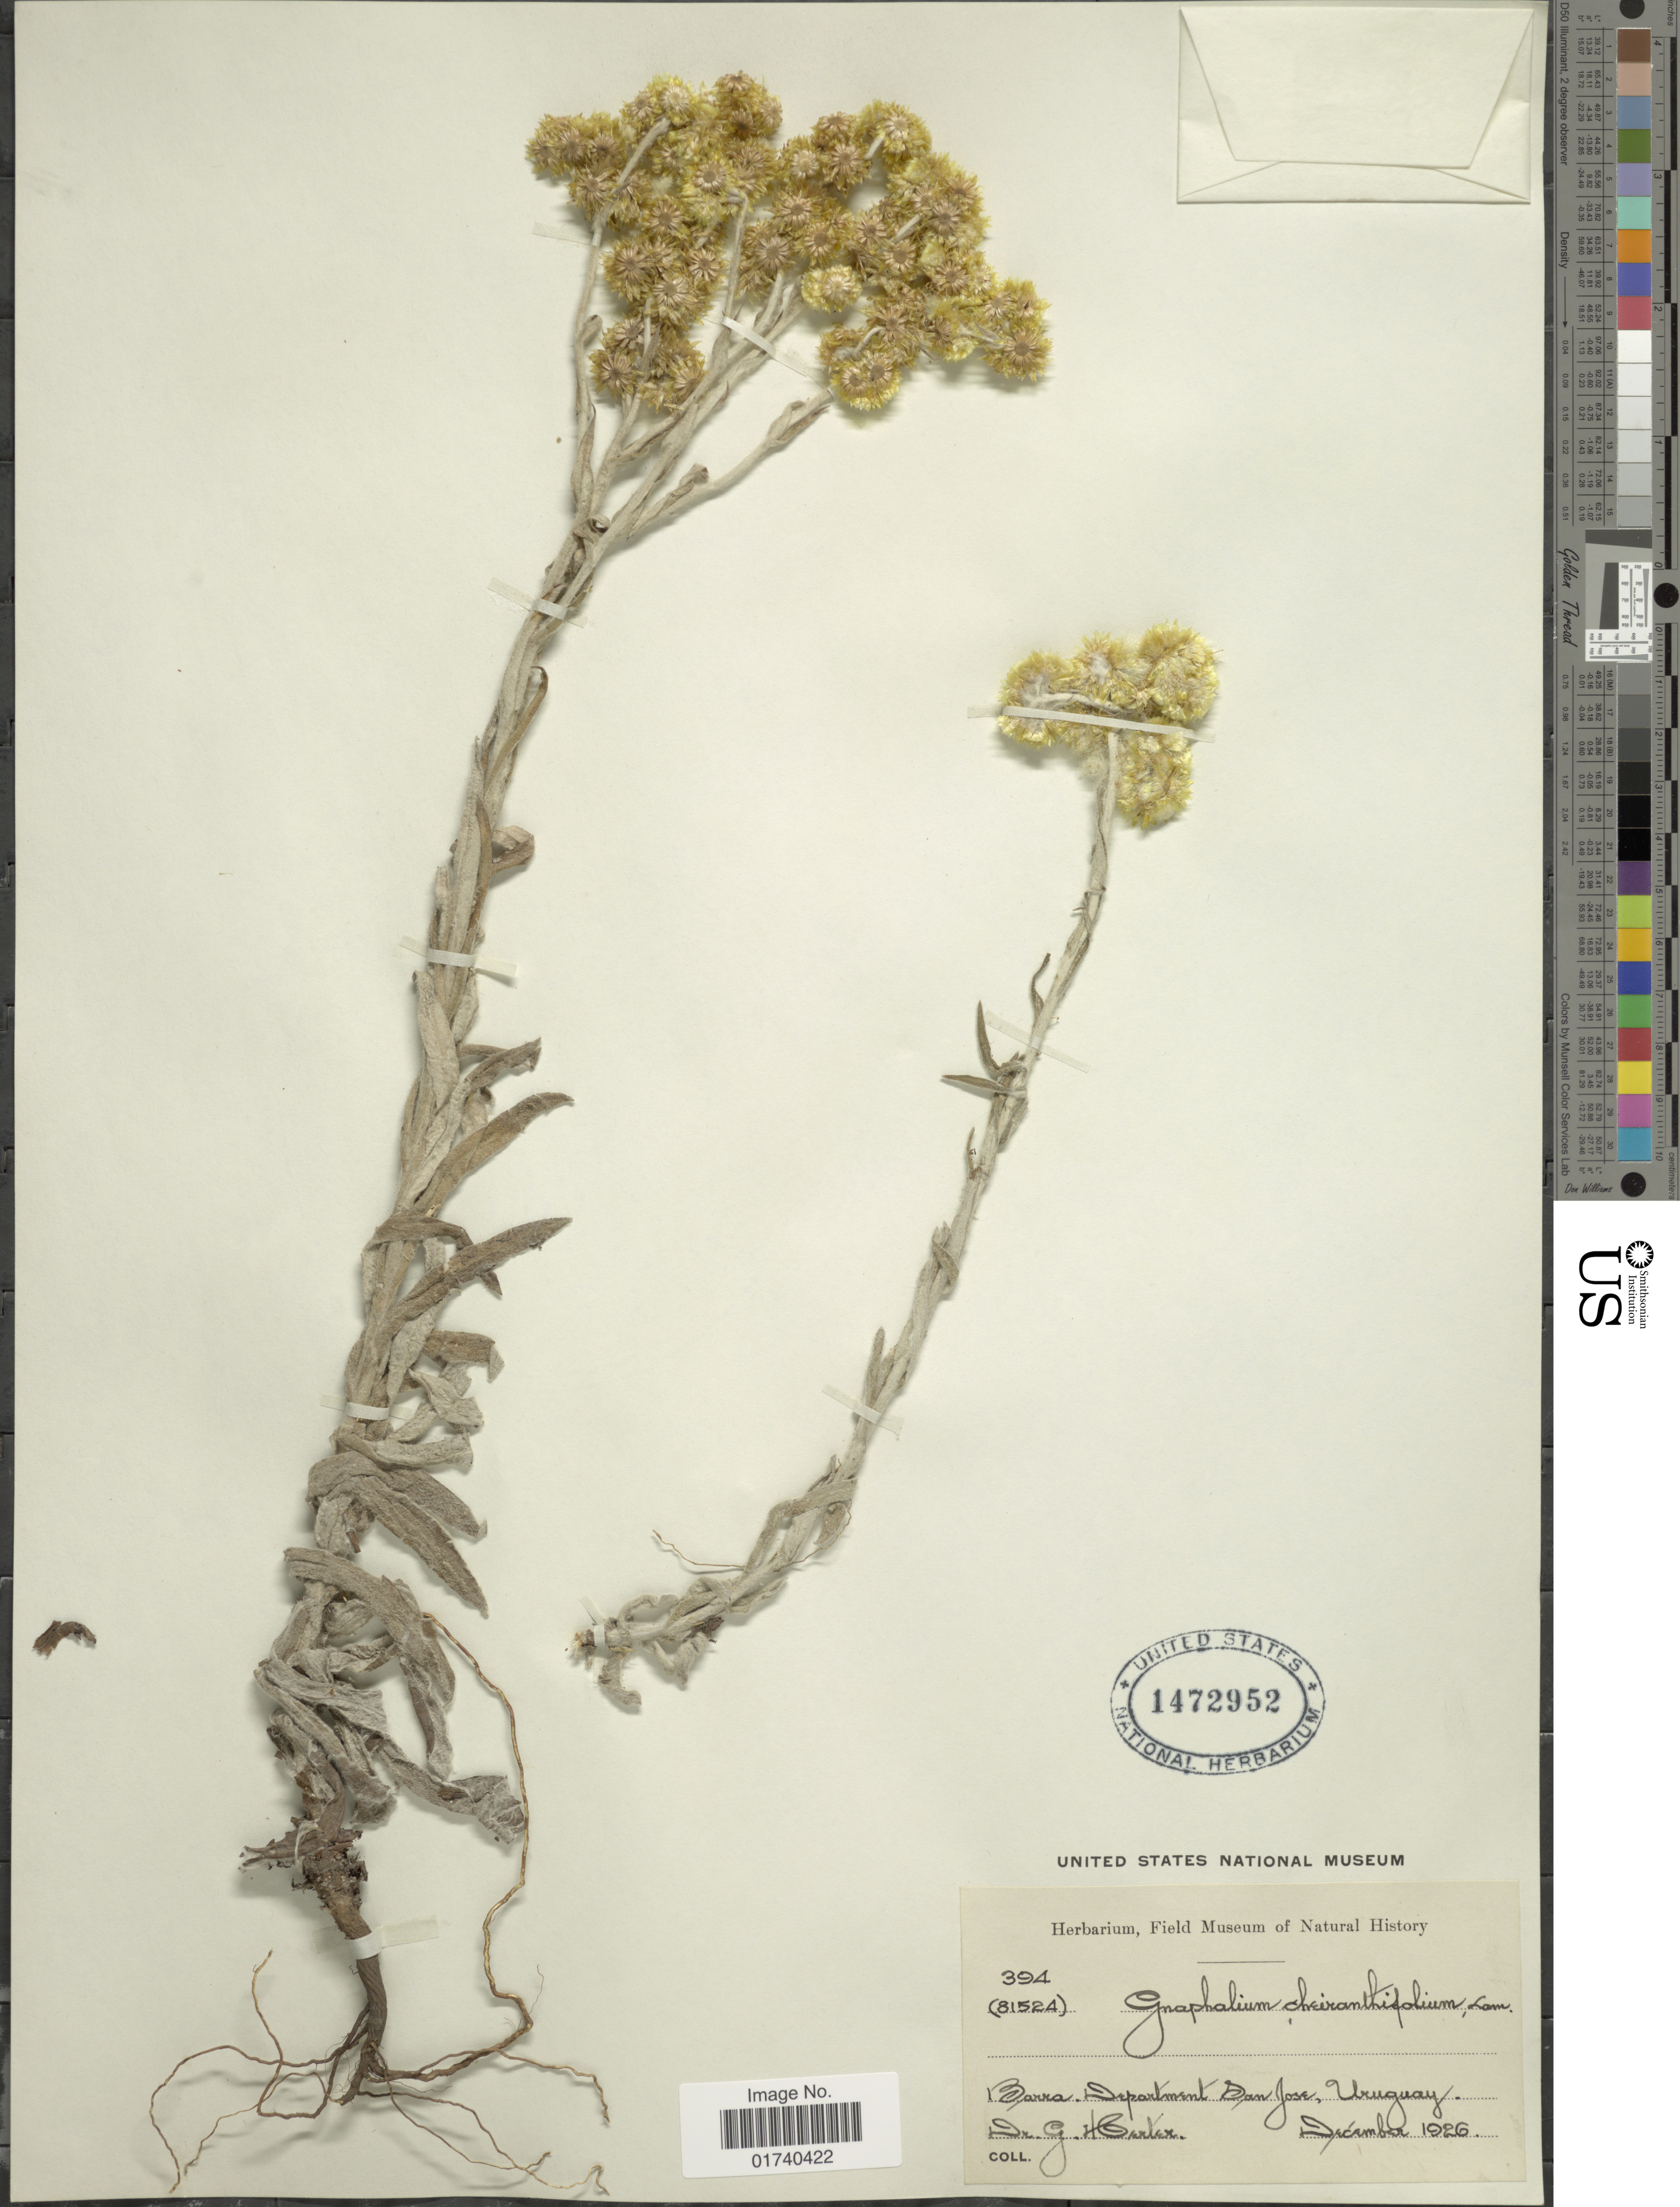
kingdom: Plantae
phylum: Tracheophyta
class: Magnoliopsida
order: Asterales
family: Asteraceae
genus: Pseudognaphalium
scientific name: Pseudognaphalium cheiranthifolium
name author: (Lam.) Hilliard & B.L. Burtt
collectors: G. Carter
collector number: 394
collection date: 1926-12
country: Uruguay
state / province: San Jose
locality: Barra, Departement San Jose.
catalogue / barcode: US 1472952